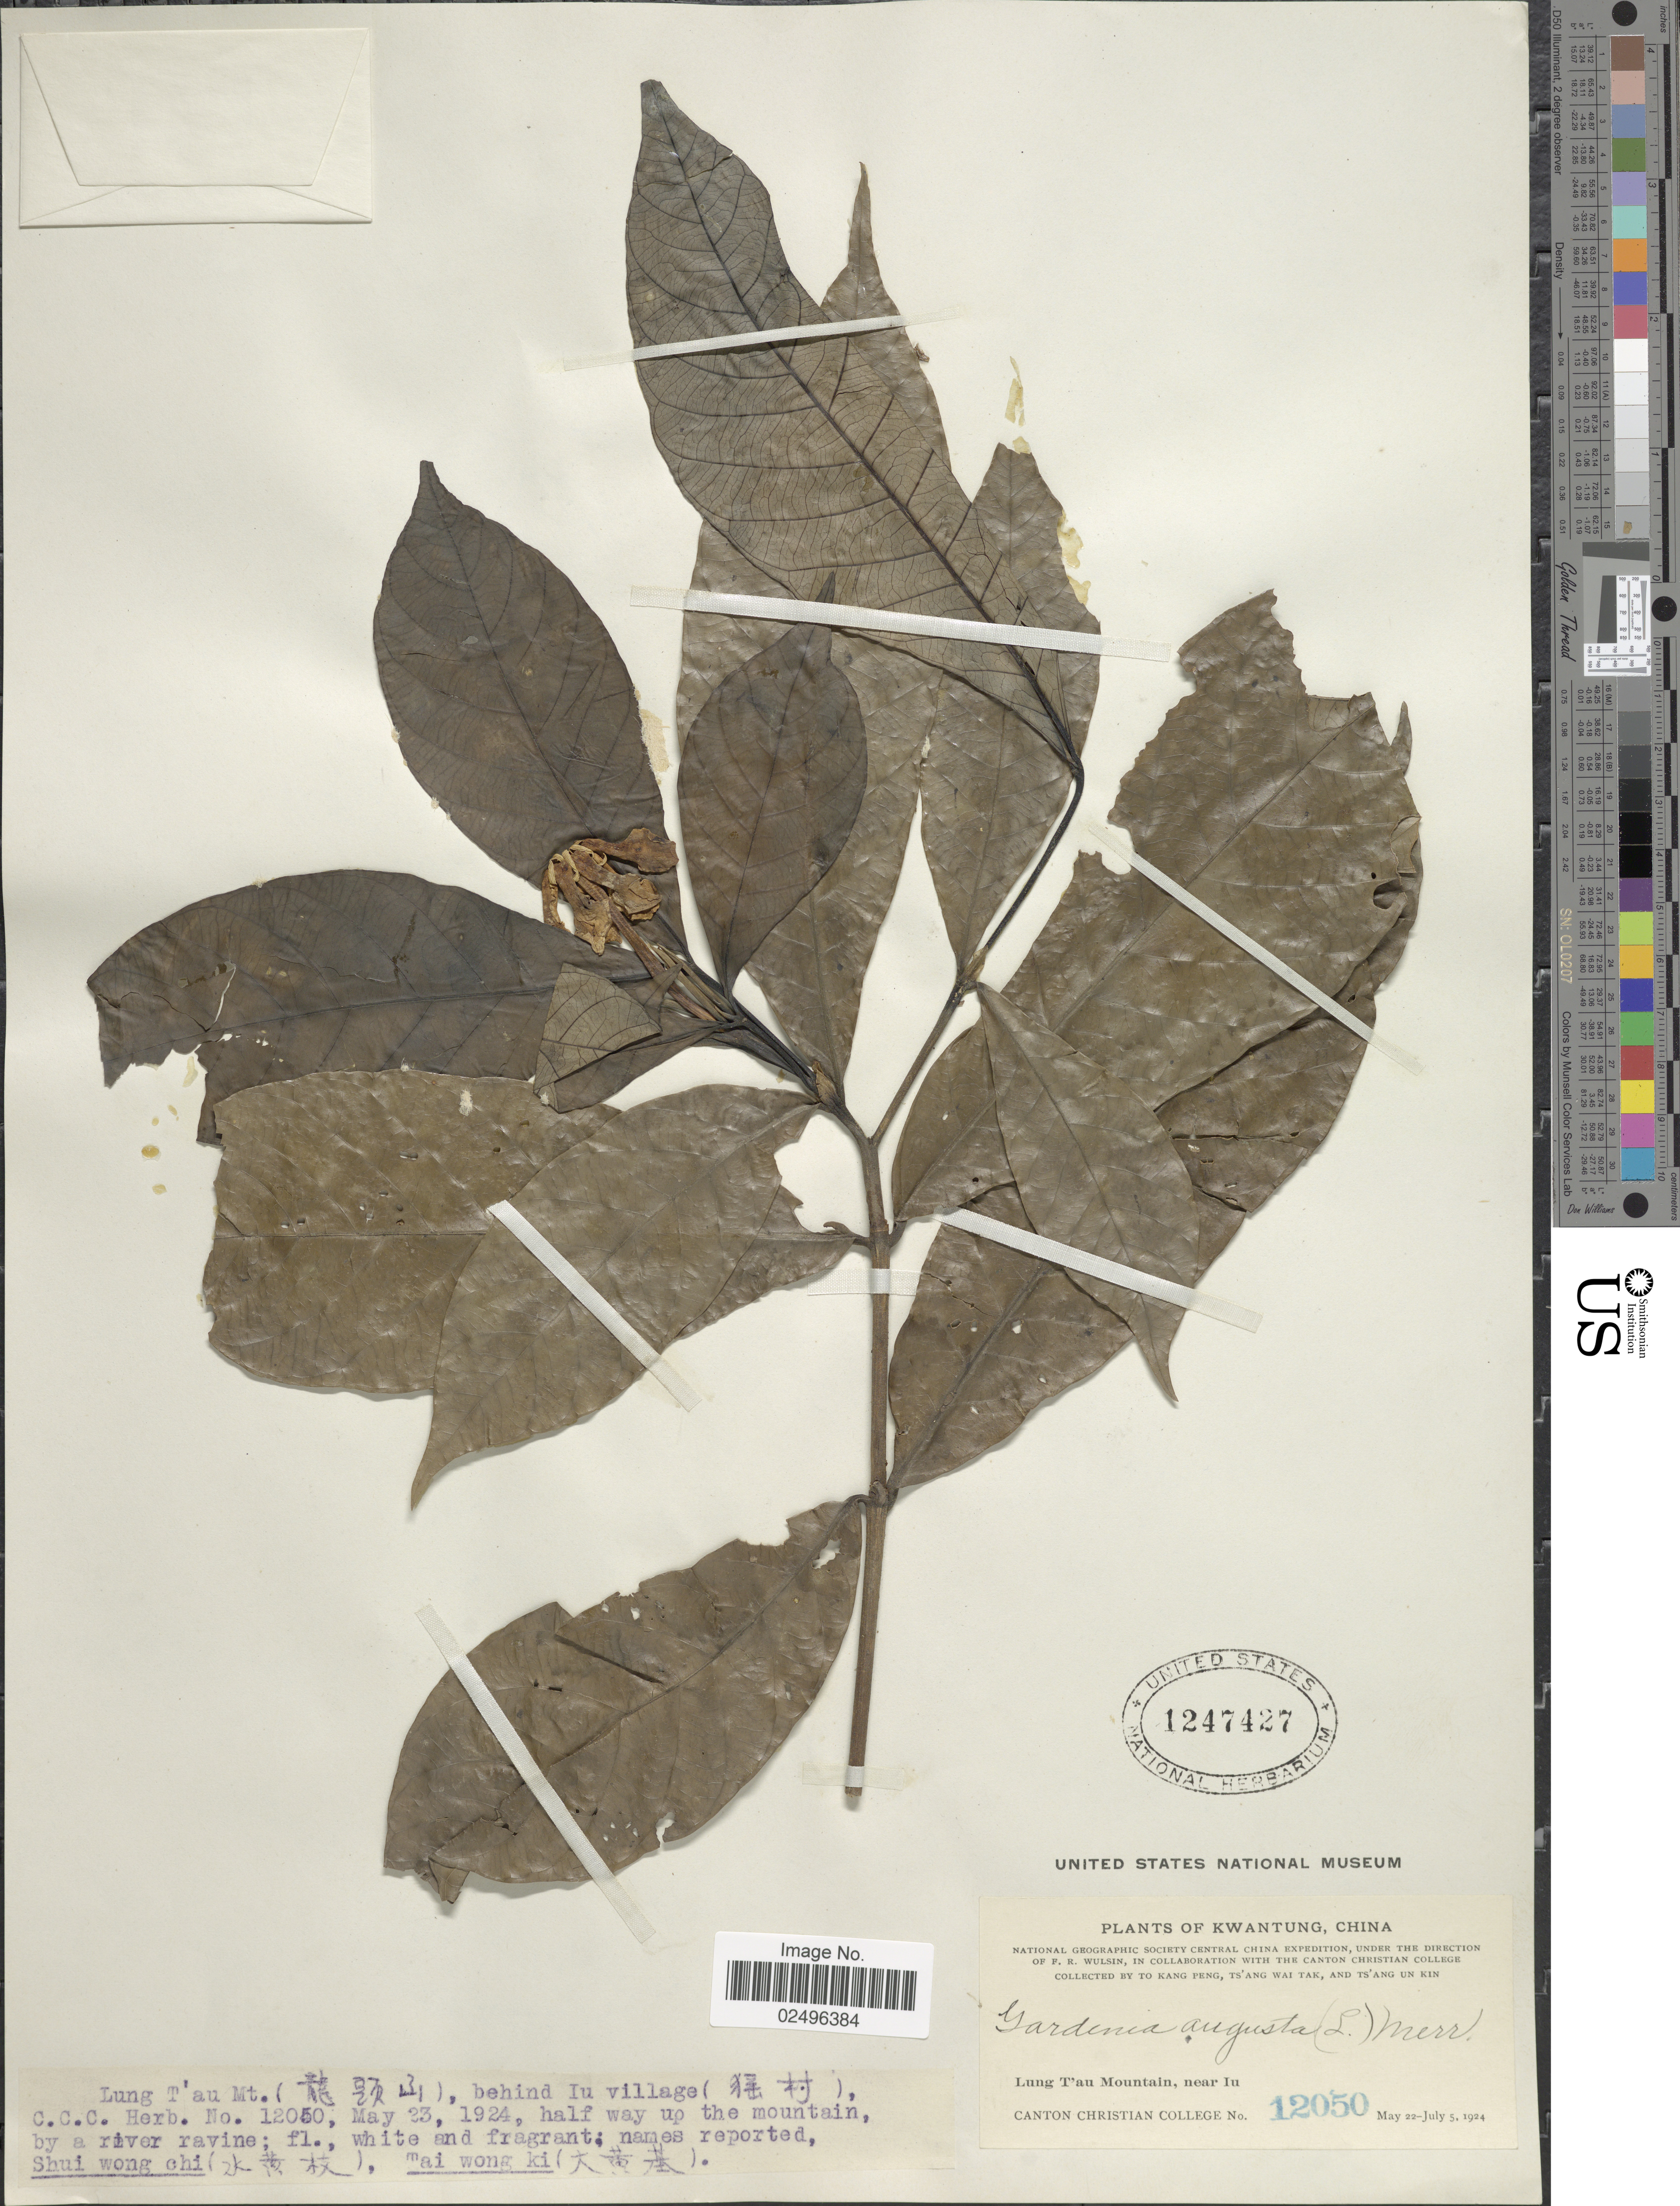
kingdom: Plantae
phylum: Tracheophyta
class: Magnoliopsida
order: Gentianales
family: Rubiaceae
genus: Gardenia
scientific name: Gardenia augusta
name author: (L.) Merr.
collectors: Canton Christian College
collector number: C.C.C.12050?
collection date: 1924-05-23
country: China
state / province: Guangdong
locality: Lung T'au Mt. behind Iu Village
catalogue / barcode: US 1247427